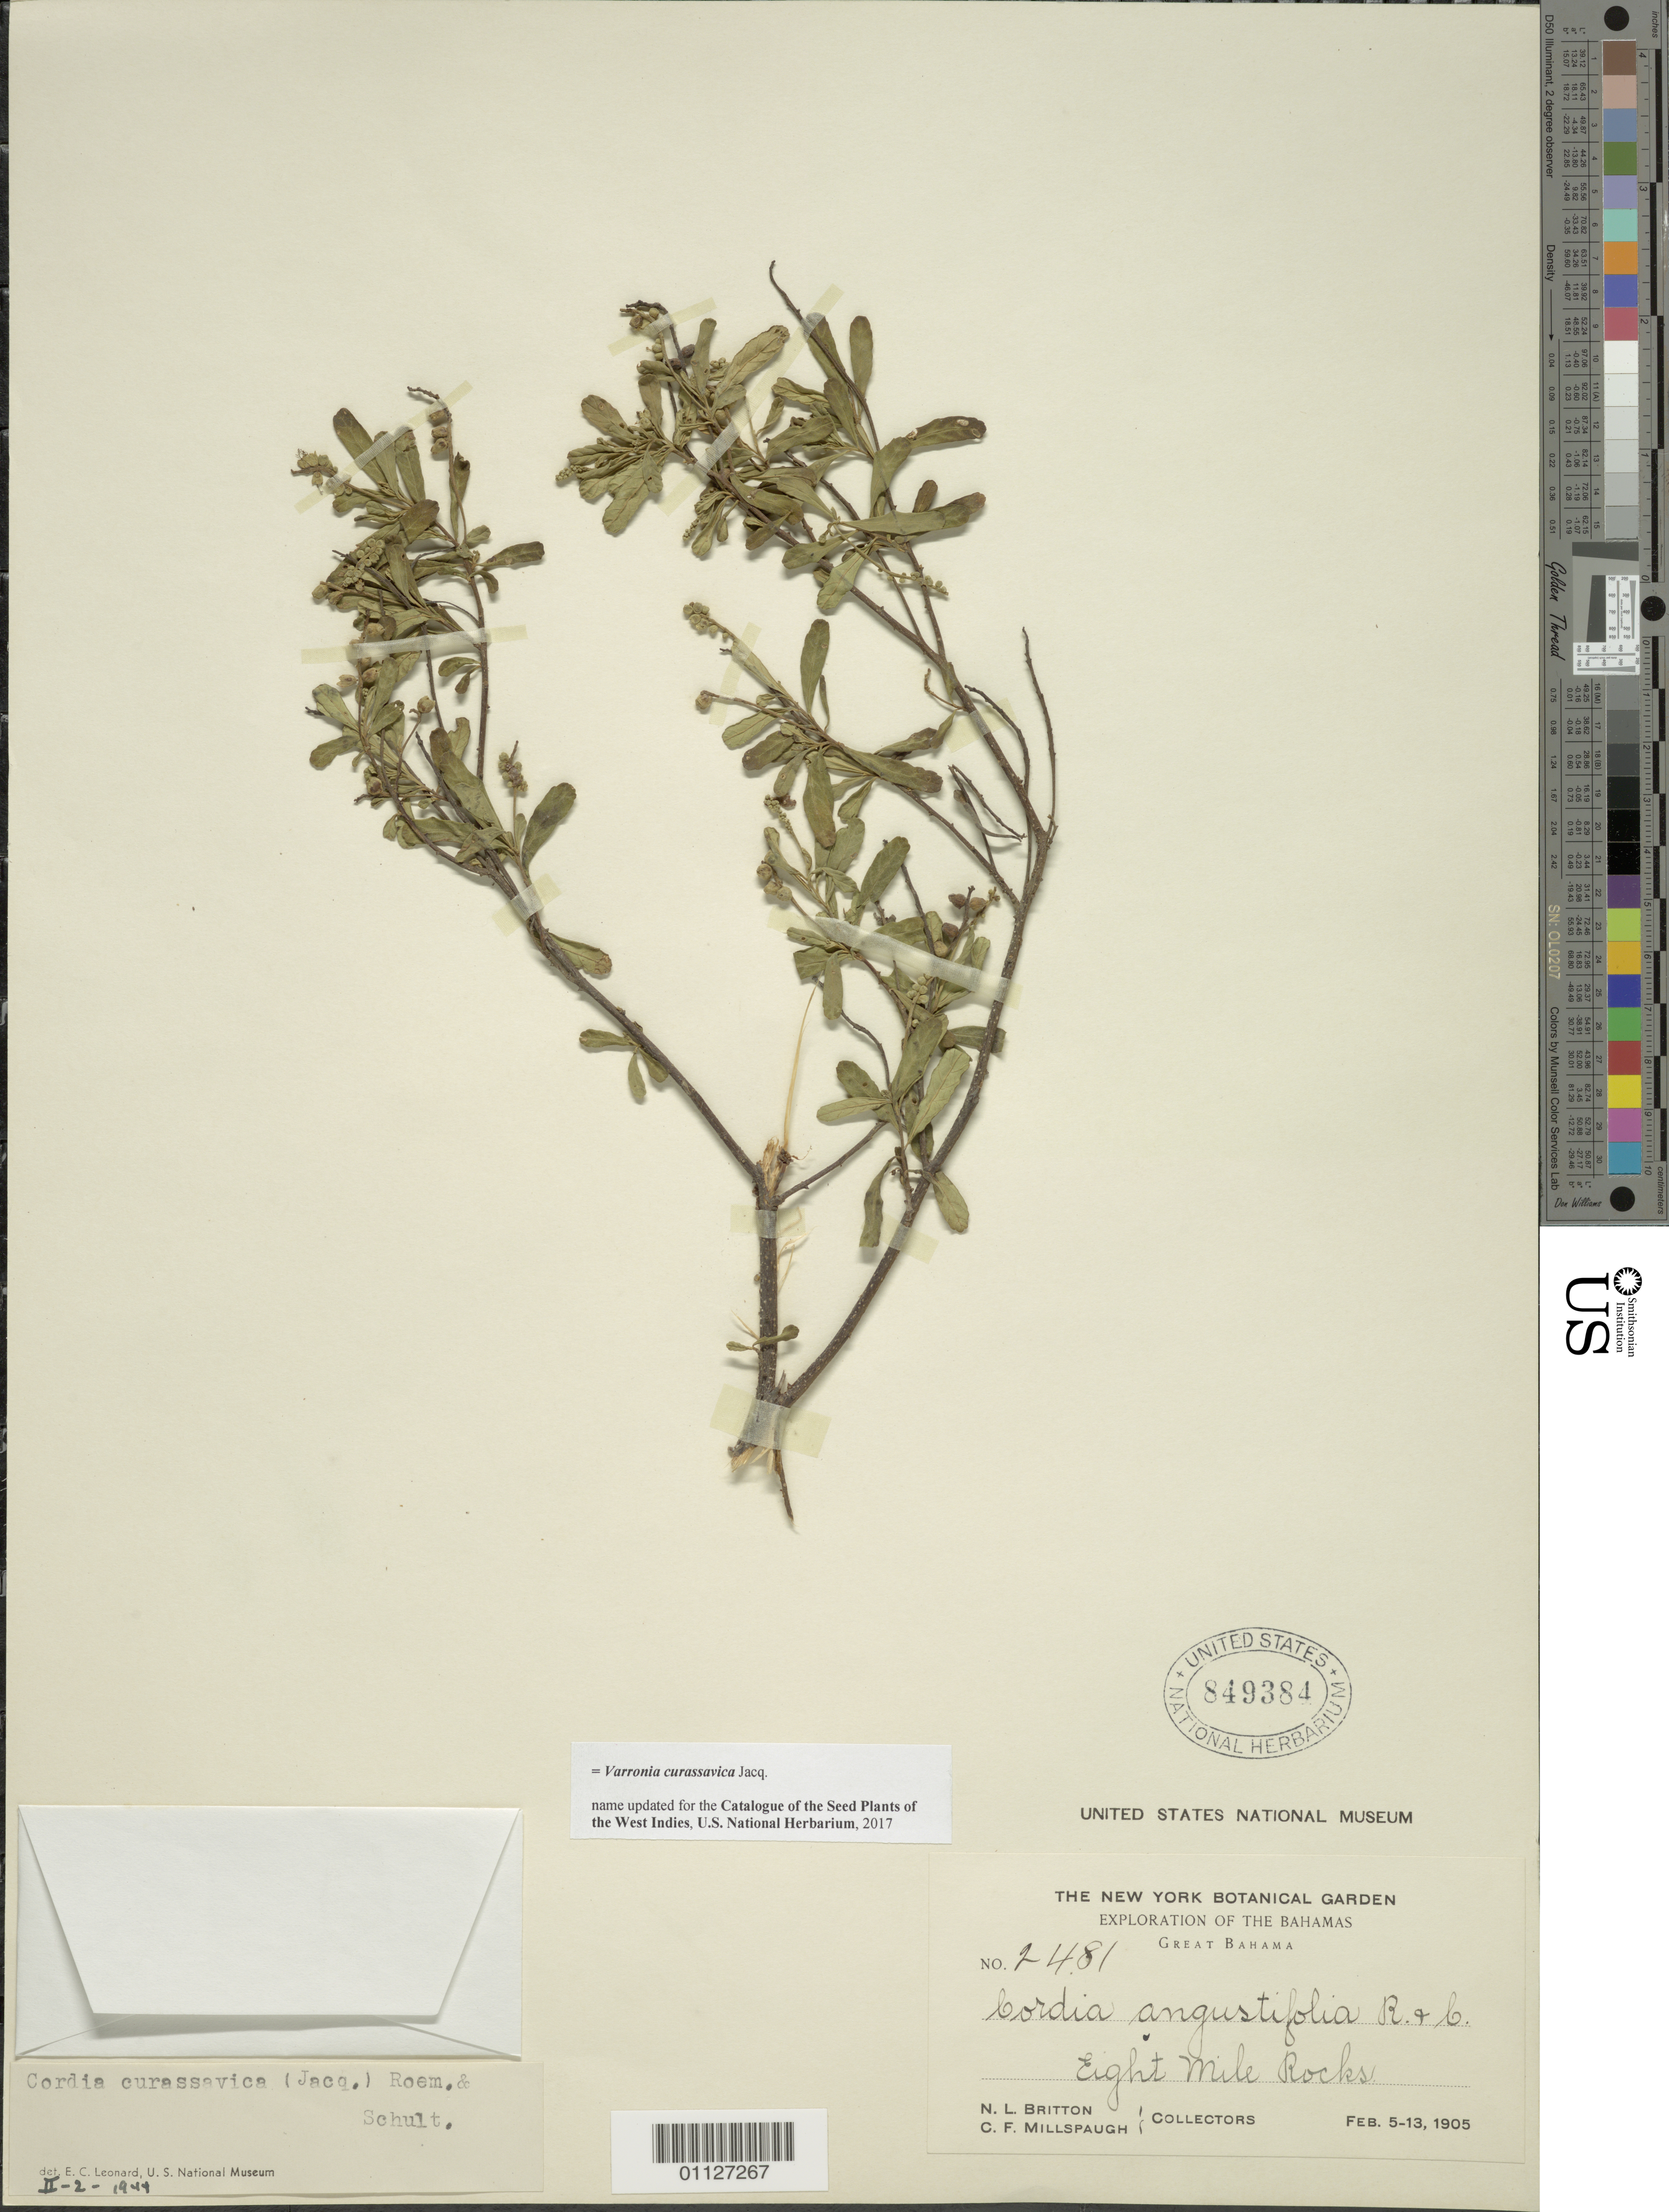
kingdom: Plantae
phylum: Tracheophyta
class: Magnoliopsida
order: Boraginales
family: Cordiaceae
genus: Varronia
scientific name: Varronia curassavica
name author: Jacq.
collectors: N. Britton & C. F. Millspaugh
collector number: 2481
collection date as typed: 05 Feb 1905 to 13 Feb 1905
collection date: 1905-02-05/1905-02-13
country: Bahamas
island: Great Bahama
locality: Eight Mile Rocks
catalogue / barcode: US 849384